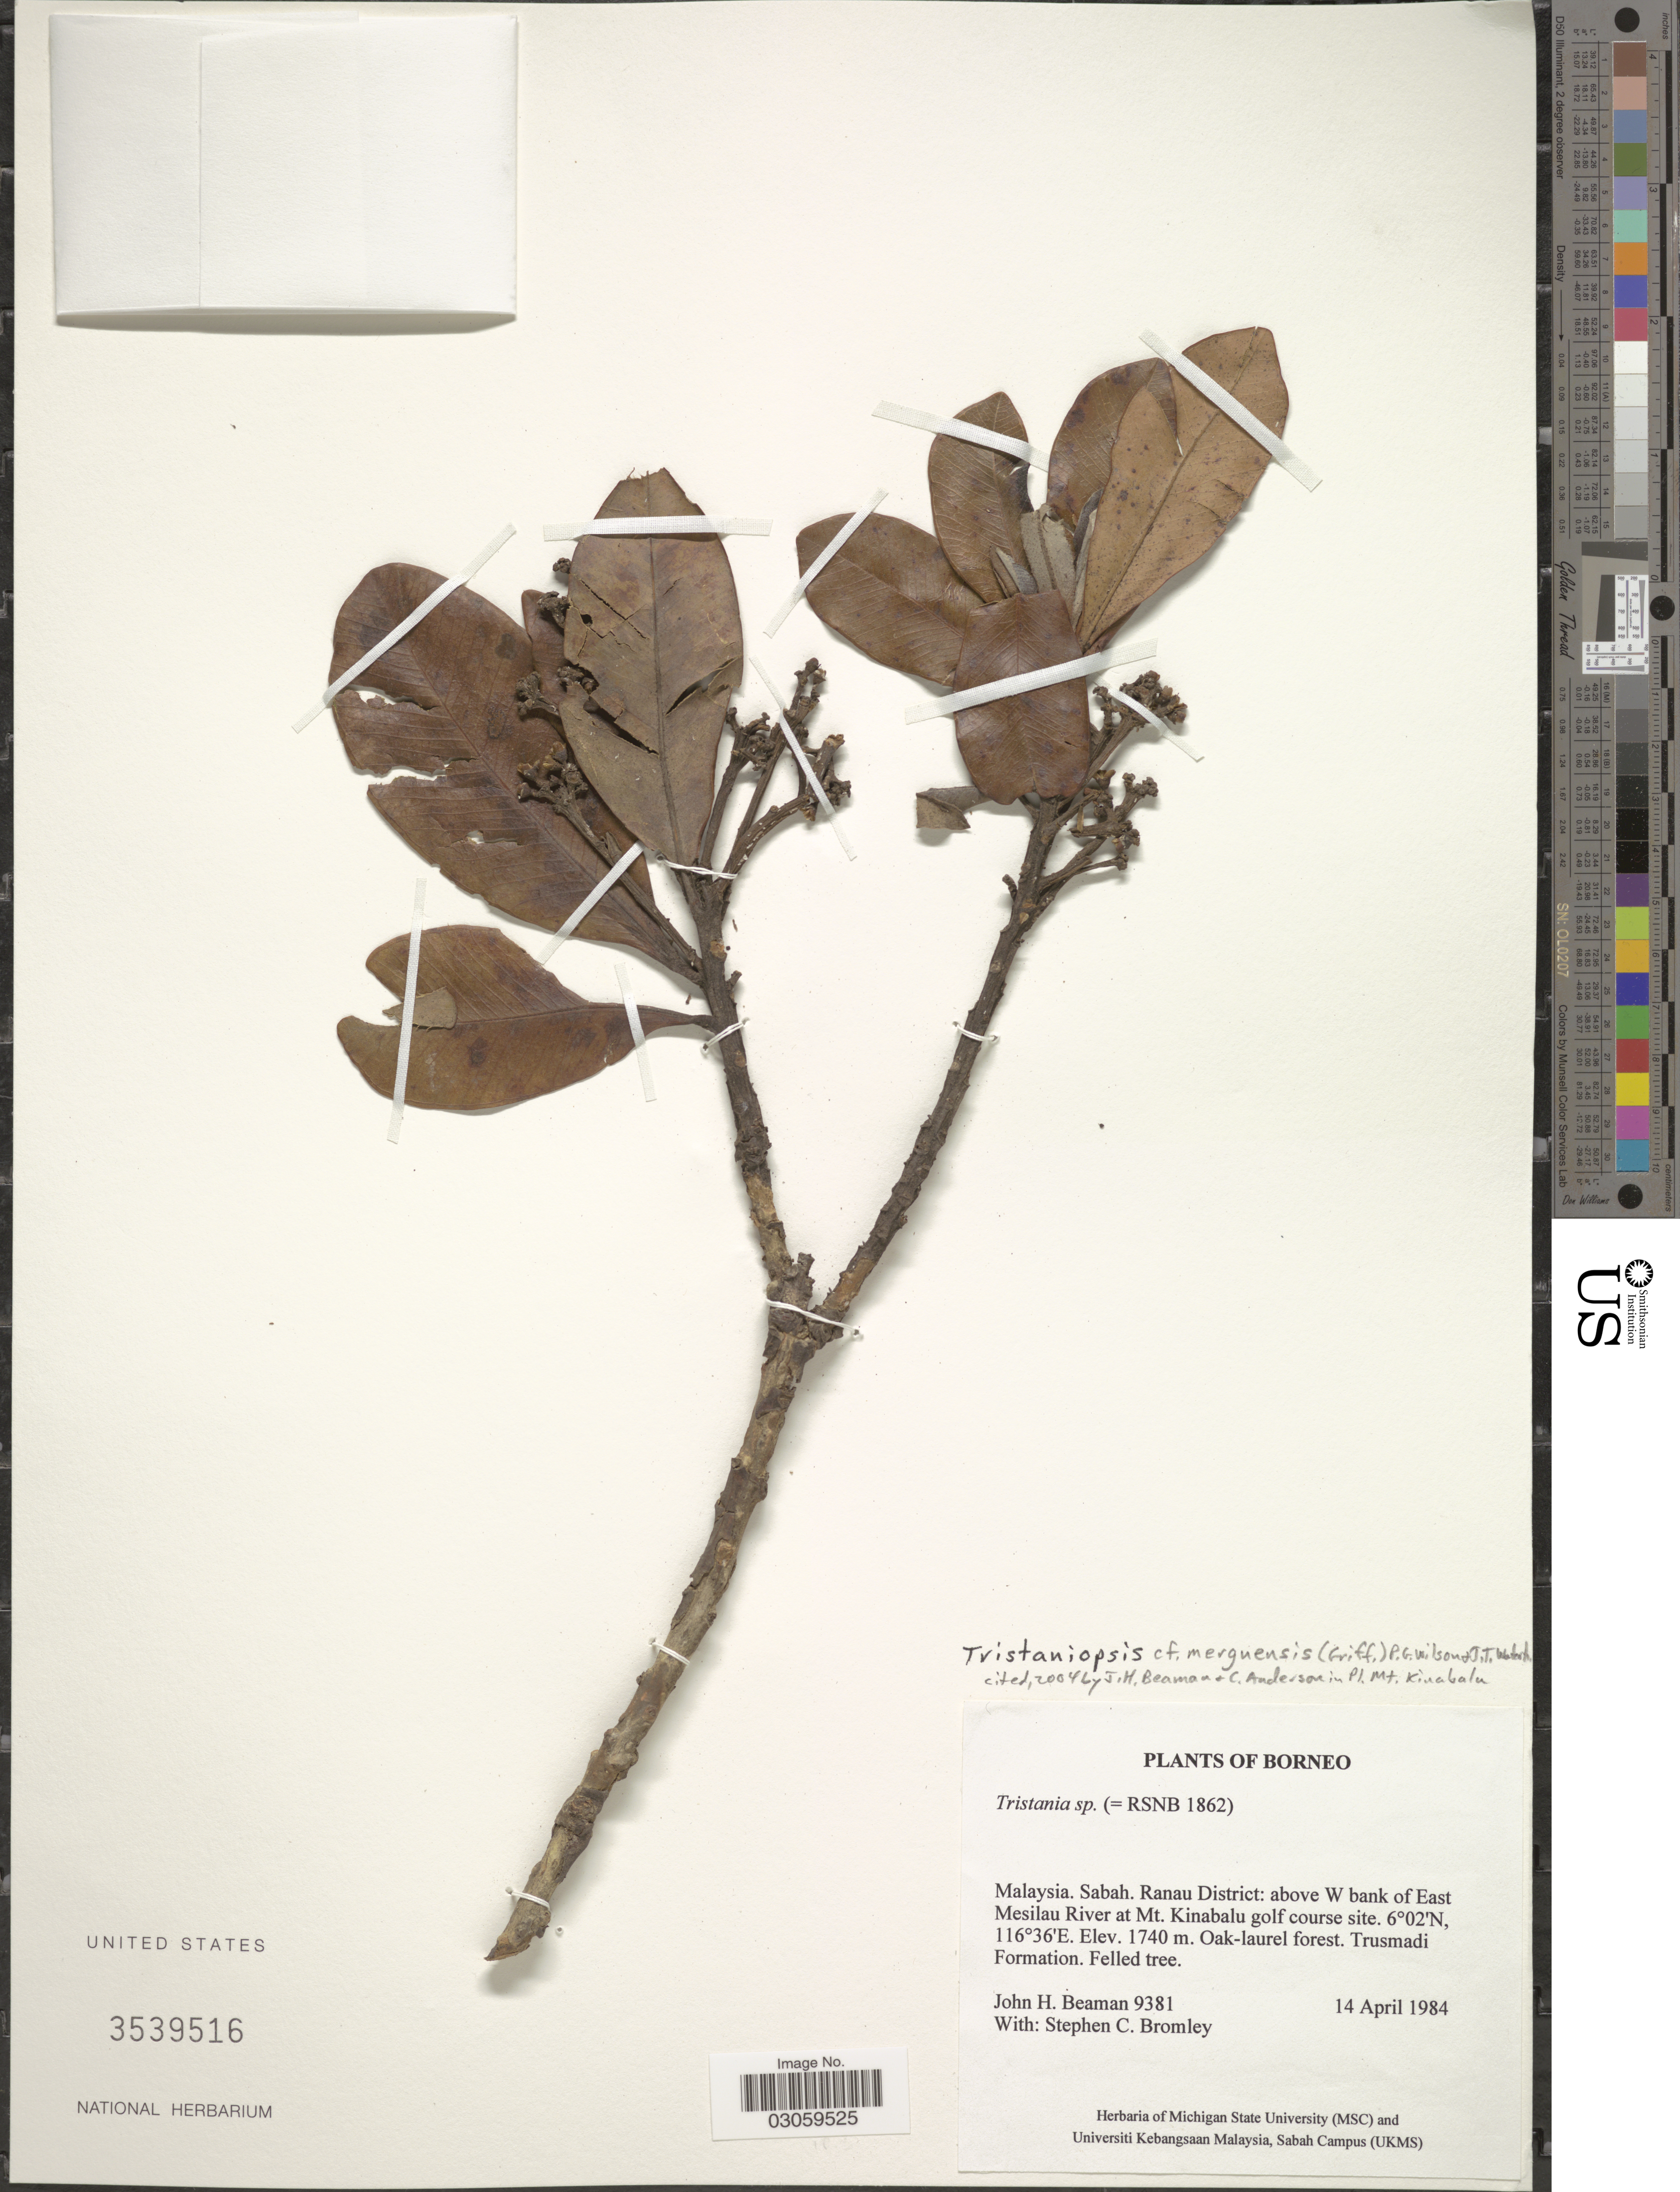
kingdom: Plantae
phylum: Tracheophyta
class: Magnoliopsida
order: Myrtales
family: Myrtaceae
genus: Tristaniopsis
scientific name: Tristaniopsis merguensis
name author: (Griff.) P.G. Wilson & J. T. Waterh.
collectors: J. H. Beaman & S. Bromley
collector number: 9381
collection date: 1984-04-14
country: Malaysia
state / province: Sabah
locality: Borneo. Ranau District: above W bank of East Mesilau River at Mt. Kinabalu golf course site.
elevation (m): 1740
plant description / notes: Cited by J.H. Beaman & C. Anderson in Pl. Mt. Kinabalu, 2004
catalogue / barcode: US 3539516